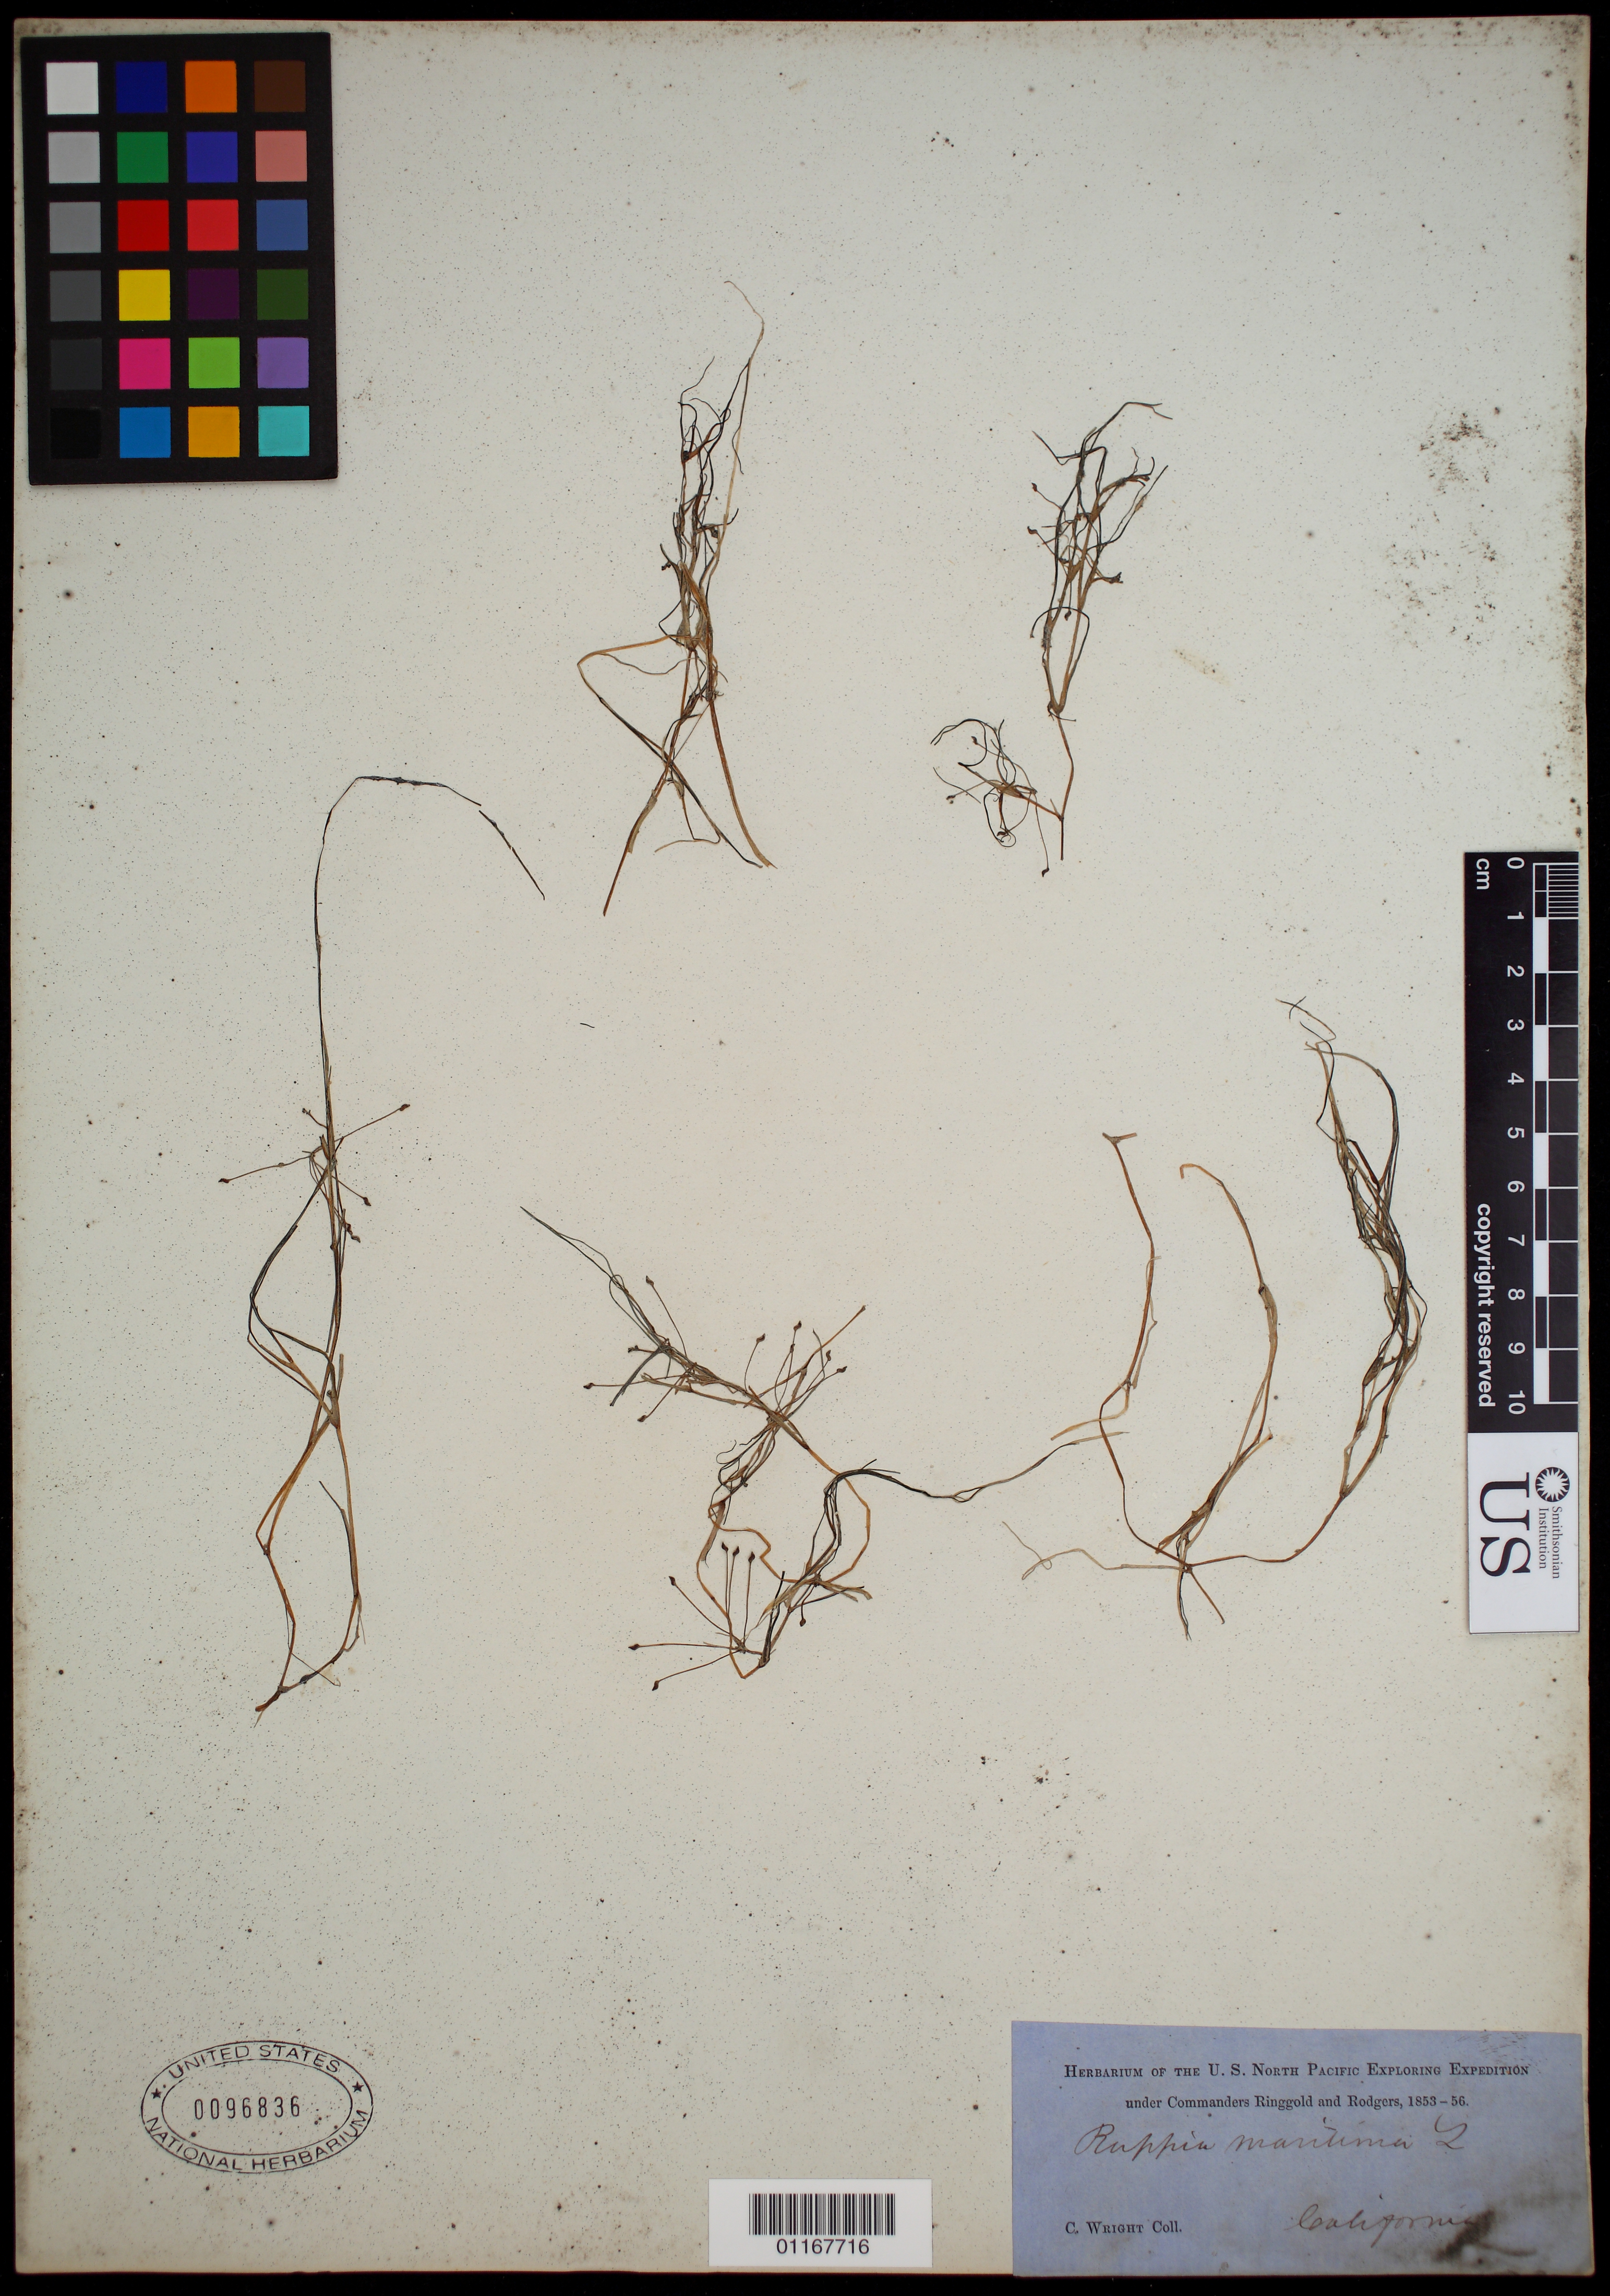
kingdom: Plantae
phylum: Tracheophyta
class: Liliopsida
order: Alismatales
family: Ruppiaceae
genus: Ruppia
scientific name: Ruppia maritima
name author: L.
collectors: C. Wright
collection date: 1853/1856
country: United States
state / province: California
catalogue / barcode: US 96836